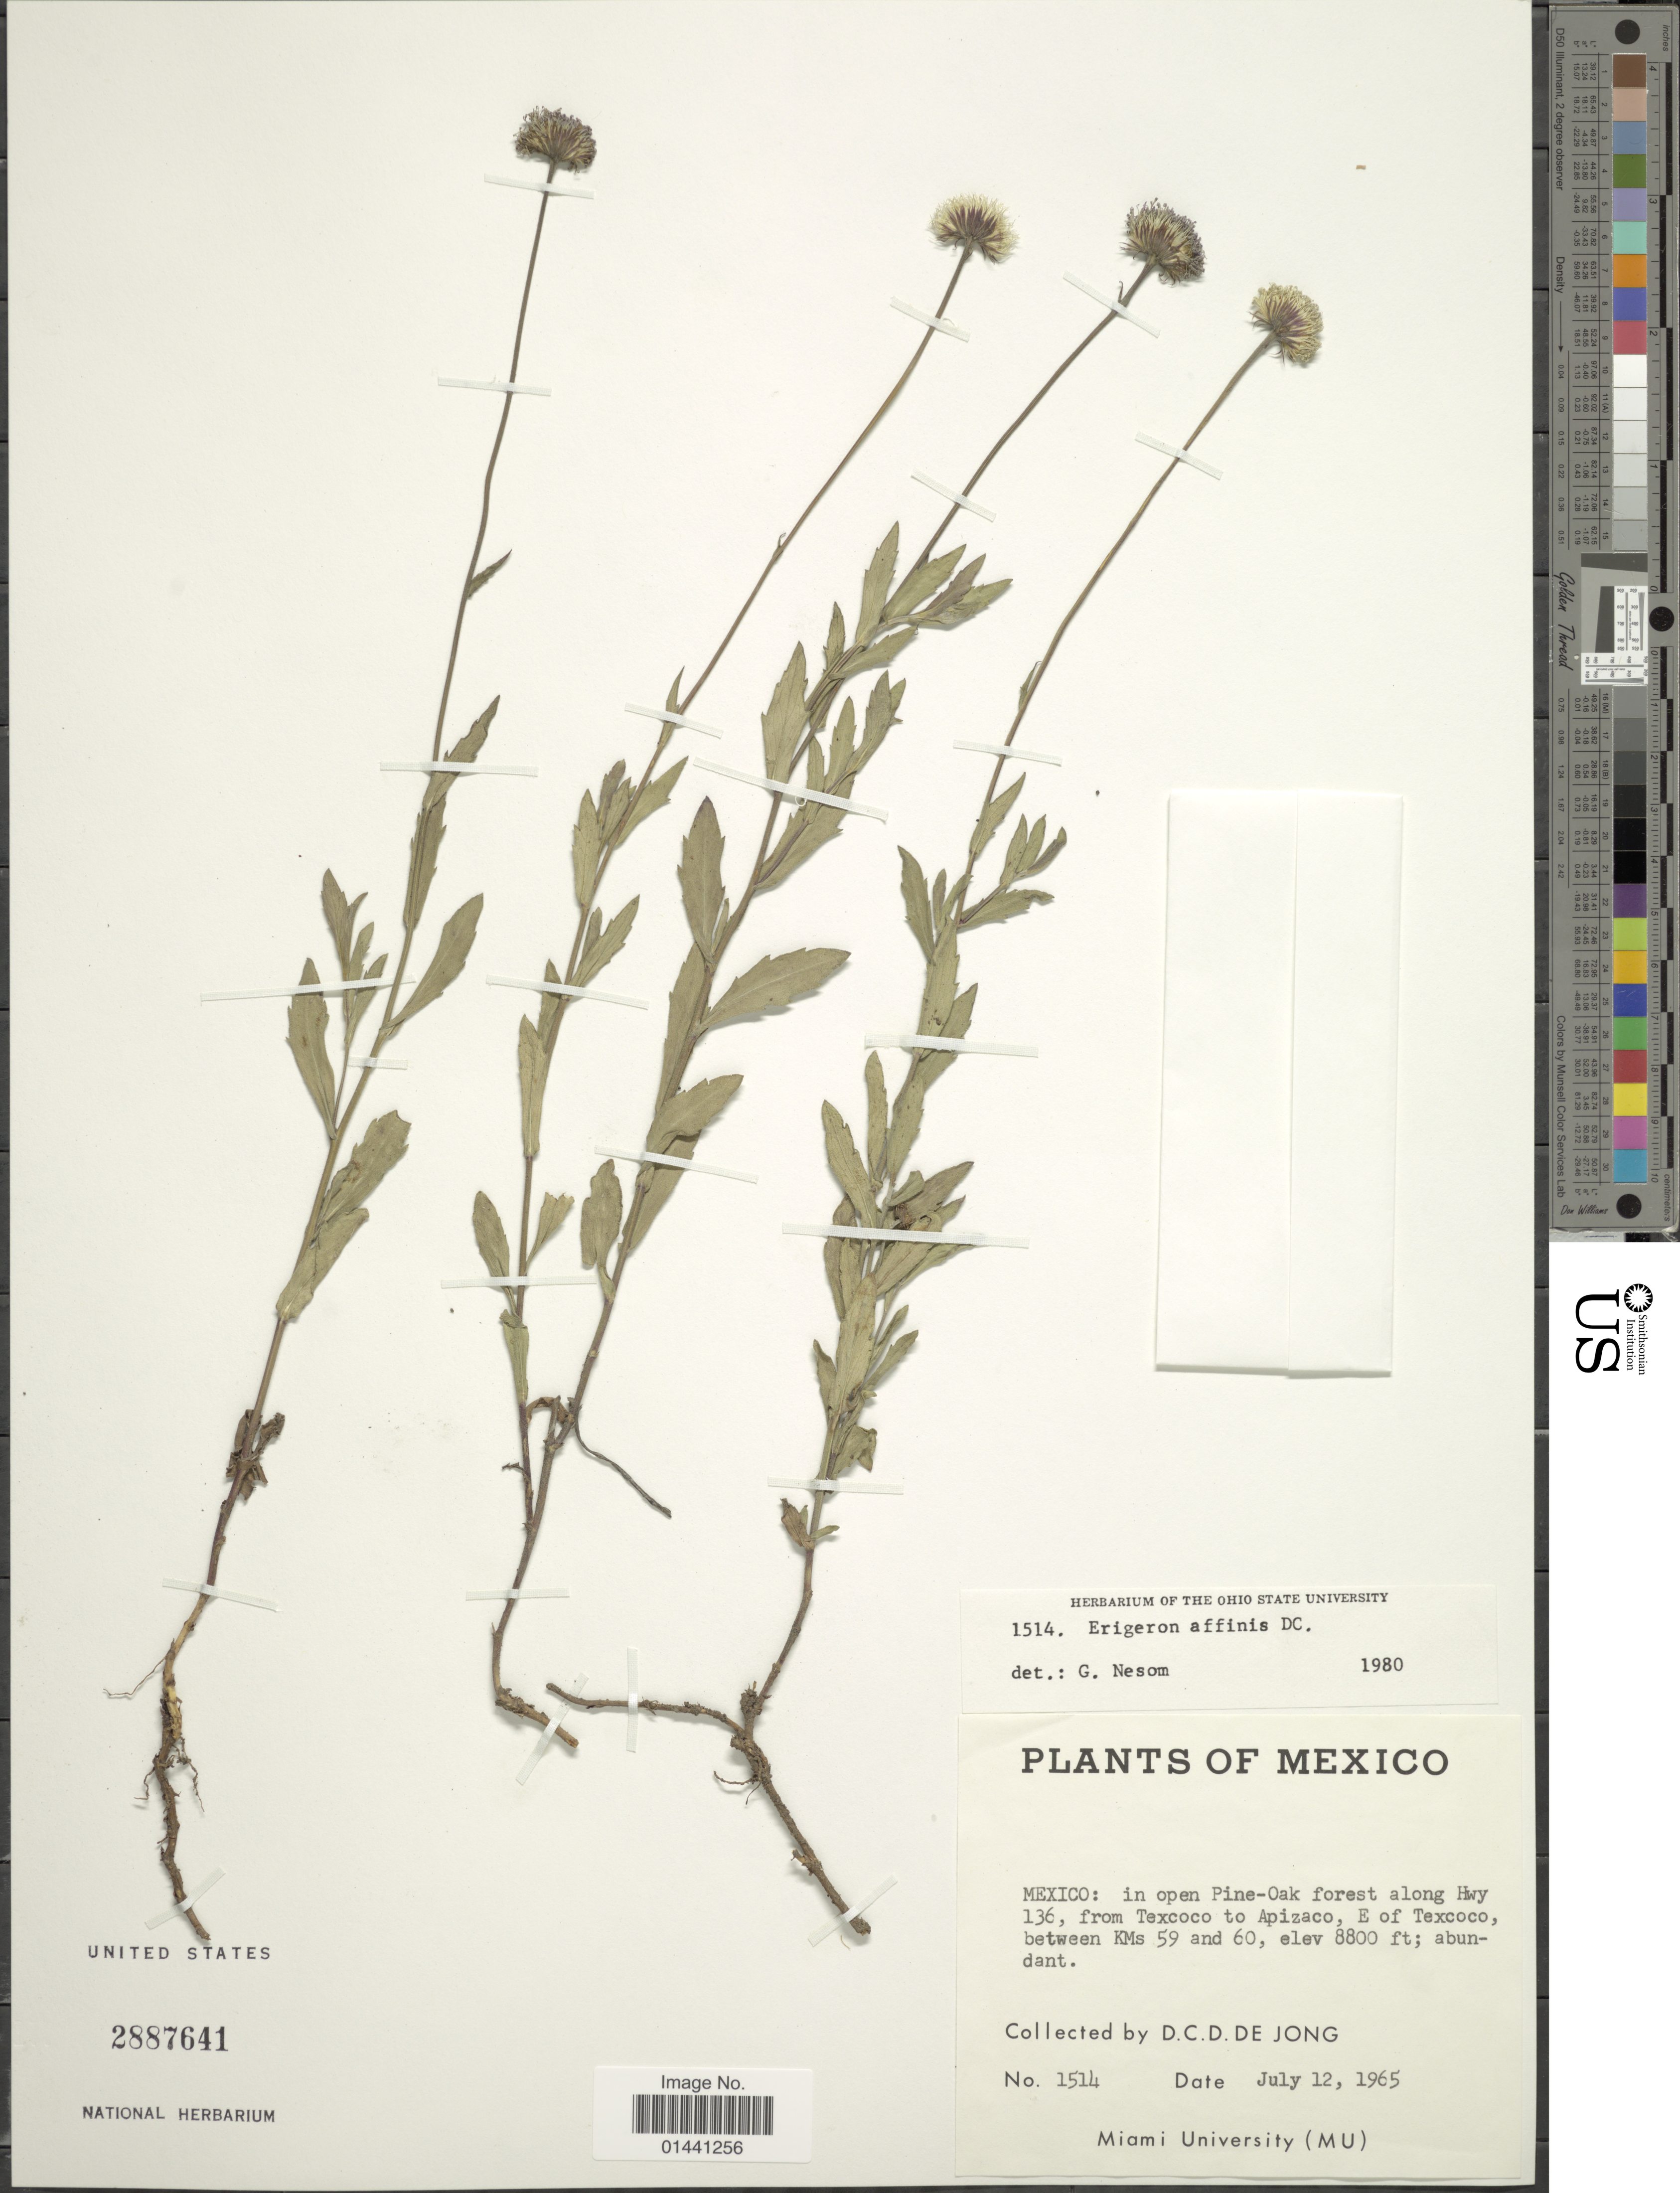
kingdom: Plantae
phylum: Tracheophyta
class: Magnoliopsida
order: Asterales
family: Asteraceae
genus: Erigeron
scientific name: Erigeron affinis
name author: V.M. Badillo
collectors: D. De Jong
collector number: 1514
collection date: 1965-07-12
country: Mexico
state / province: México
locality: In open Pine-Oak forest, along Hwy 136, from Texcoco to Apizaco, E of Texcoco, between KMs 59 and 60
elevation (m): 2682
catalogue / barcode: US 2887641